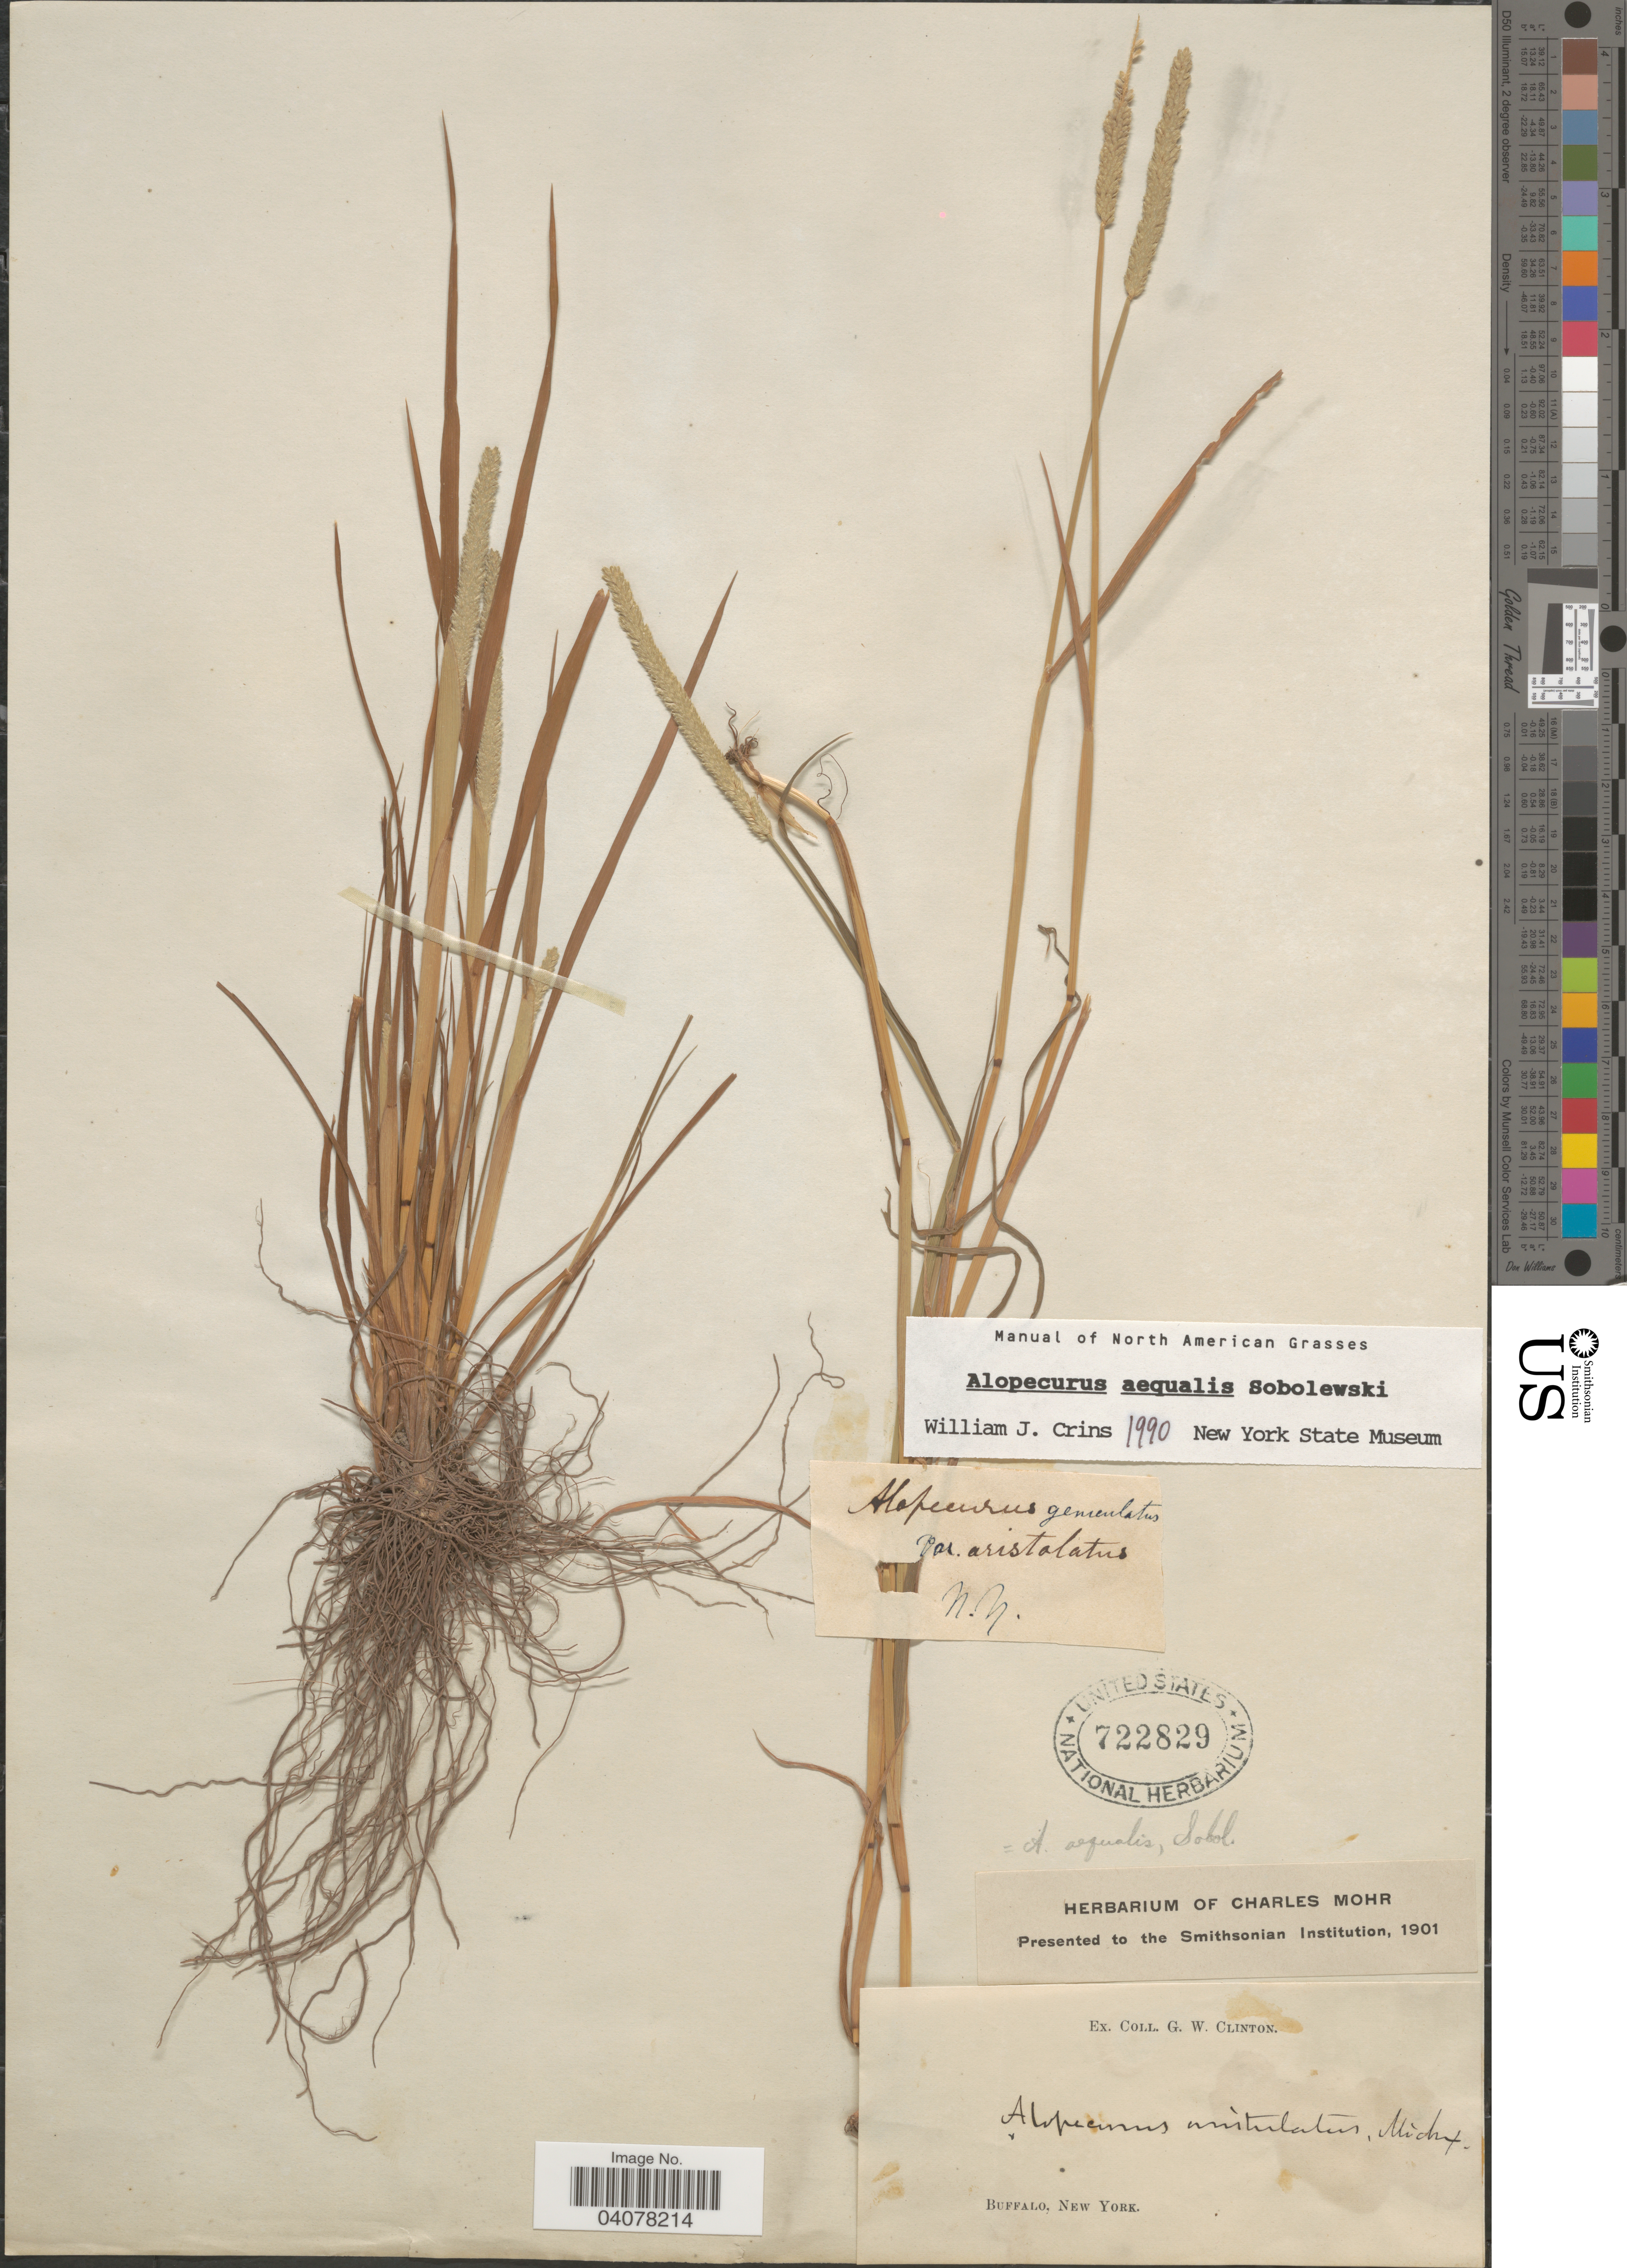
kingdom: Plantae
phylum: Tracheophyta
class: Liliopsida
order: Poales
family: Poaceae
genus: Alopecurus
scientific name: Alopecurus aequalis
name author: Sobol.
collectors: ex herb. G. W. Clinton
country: United States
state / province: New York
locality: Buffalo.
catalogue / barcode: US 722829